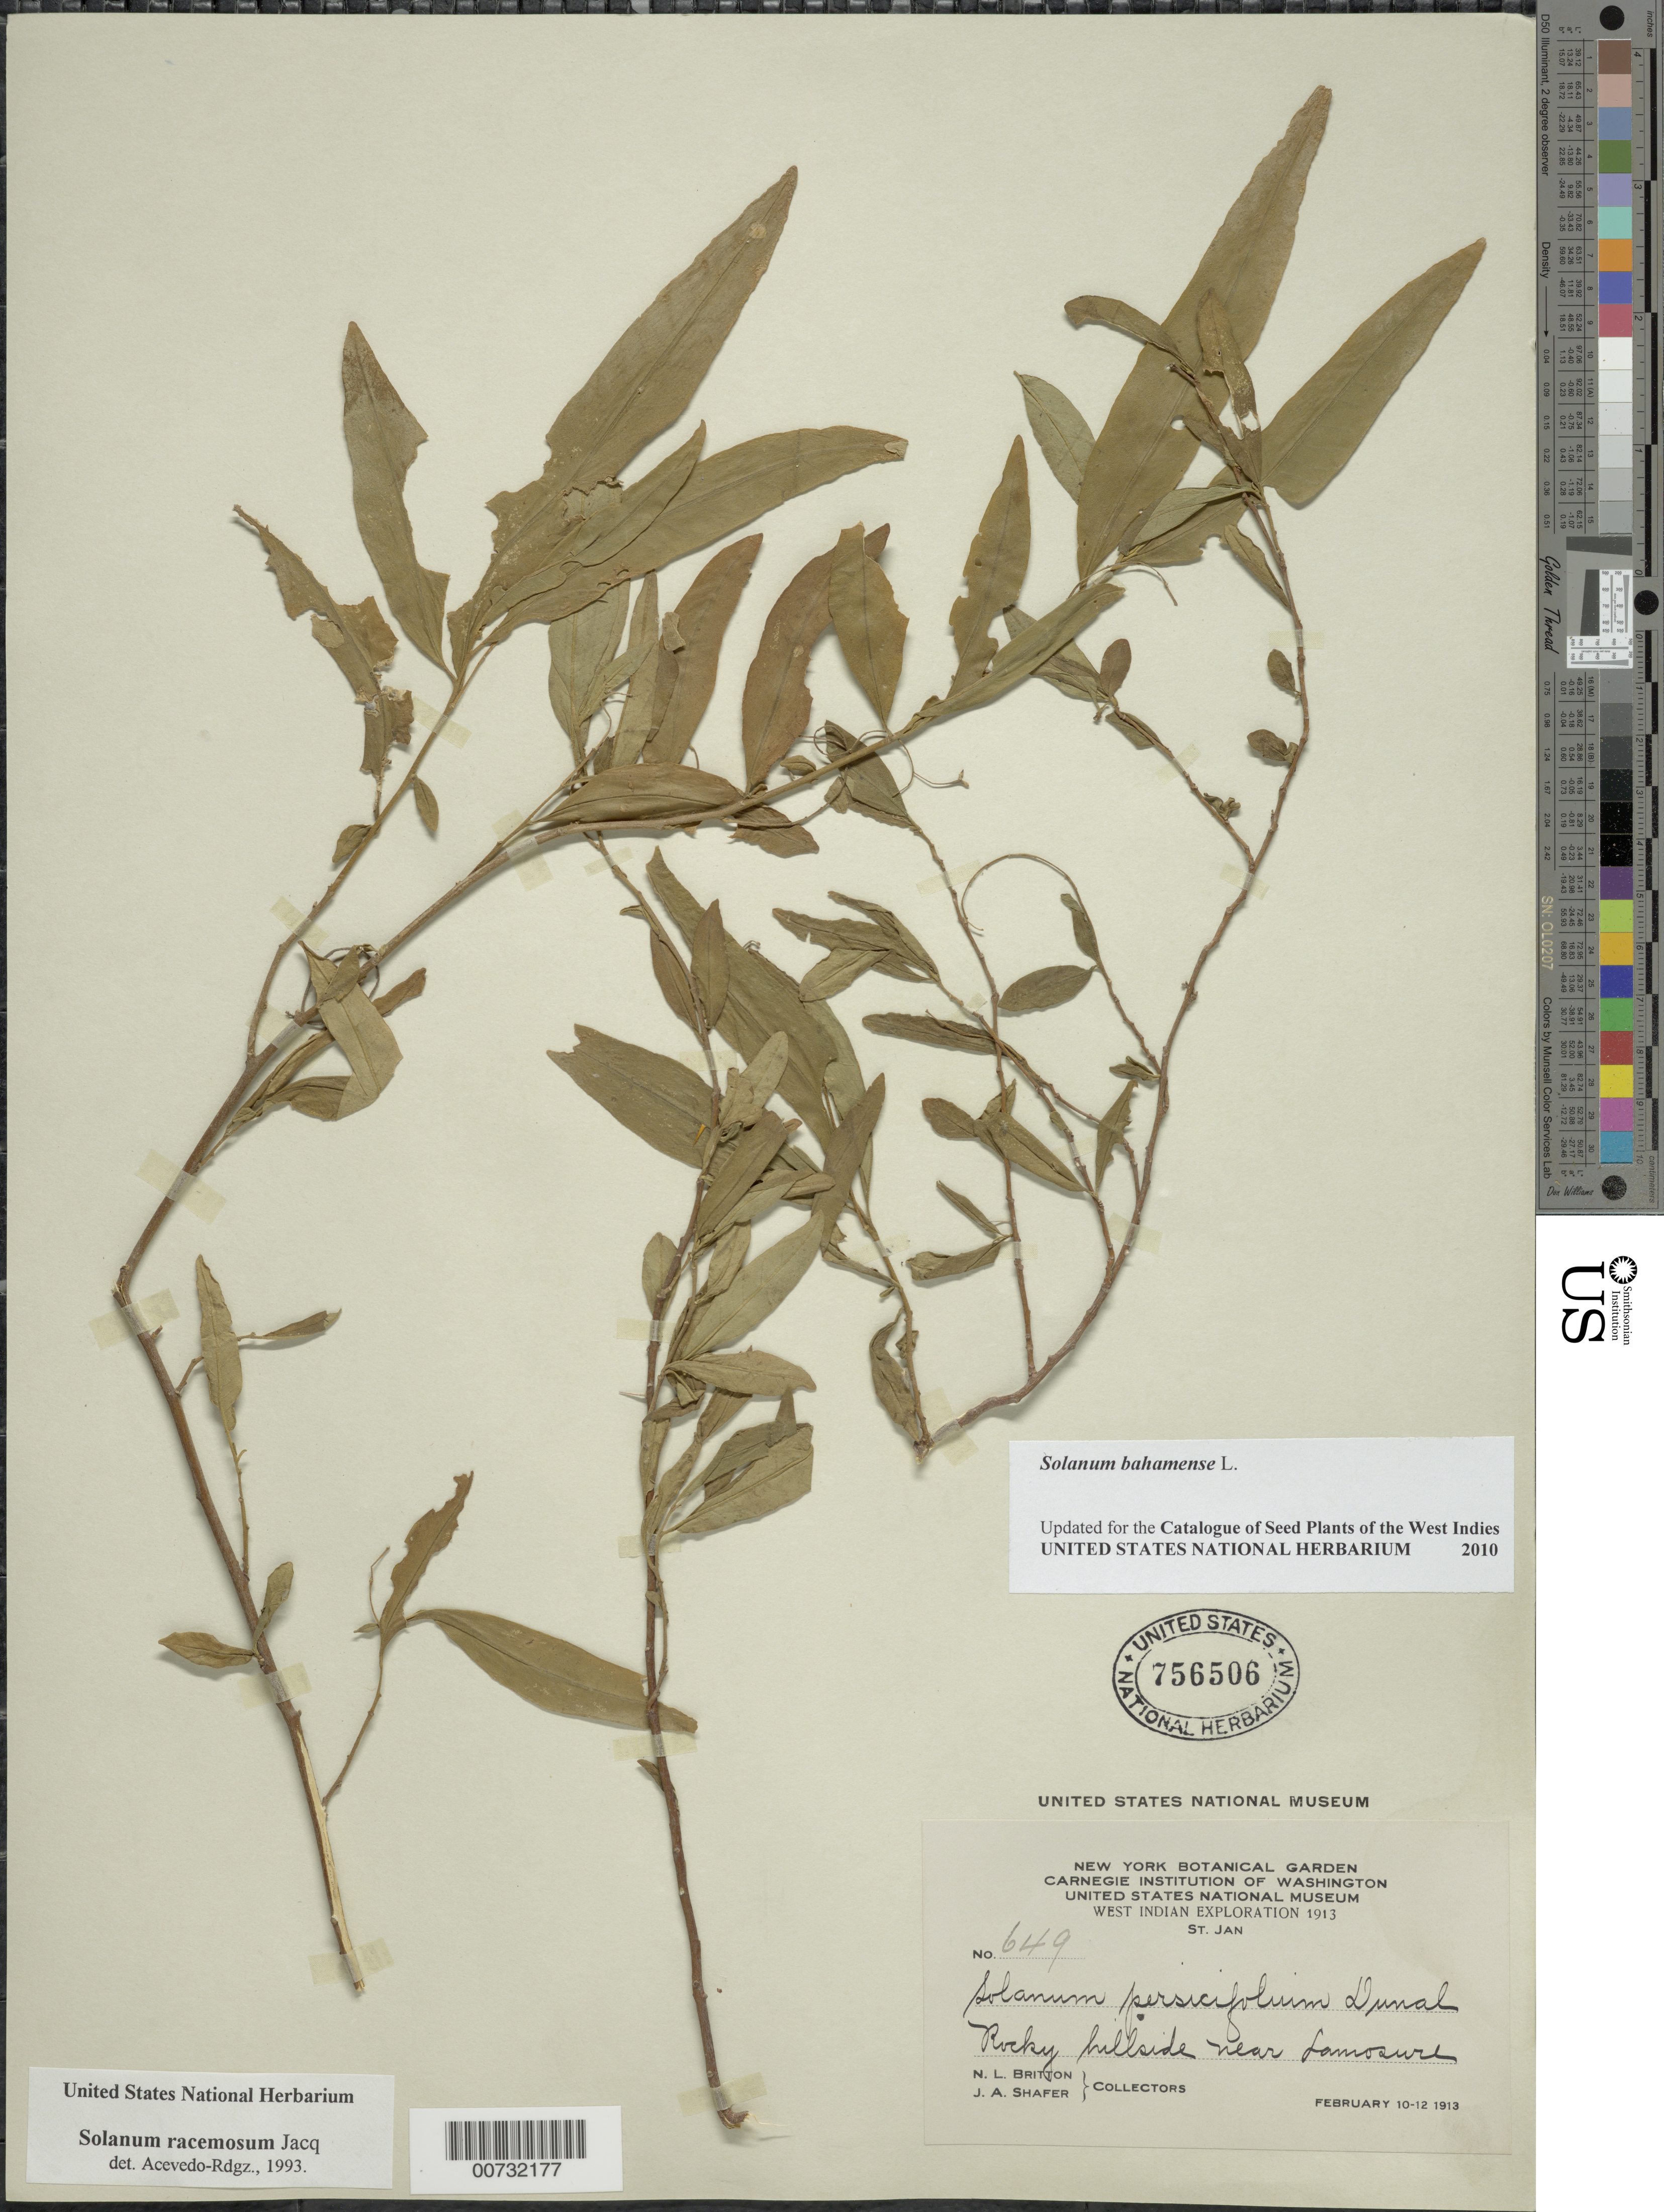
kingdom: Plantae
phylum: Tracheophyta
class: Magnoliopsida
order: Solanales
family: Solanaceae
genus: Solanum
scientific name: Solanum bahamense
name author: L.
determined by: Acevedo-Rodríguez, P., (BOT), Smithsonian Institution - National Museum of Natural History (UNITED STATES)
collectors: N. Britton & J. A. Shafer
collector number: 649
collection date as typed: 10 Feb 1913 to 12 Feb 1913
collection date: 1913-02-10/1913-02-12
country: U.S. Virgin Islands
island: St. John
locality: St. John; Lameshur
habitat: Rocky hillside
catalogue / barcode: US 756506